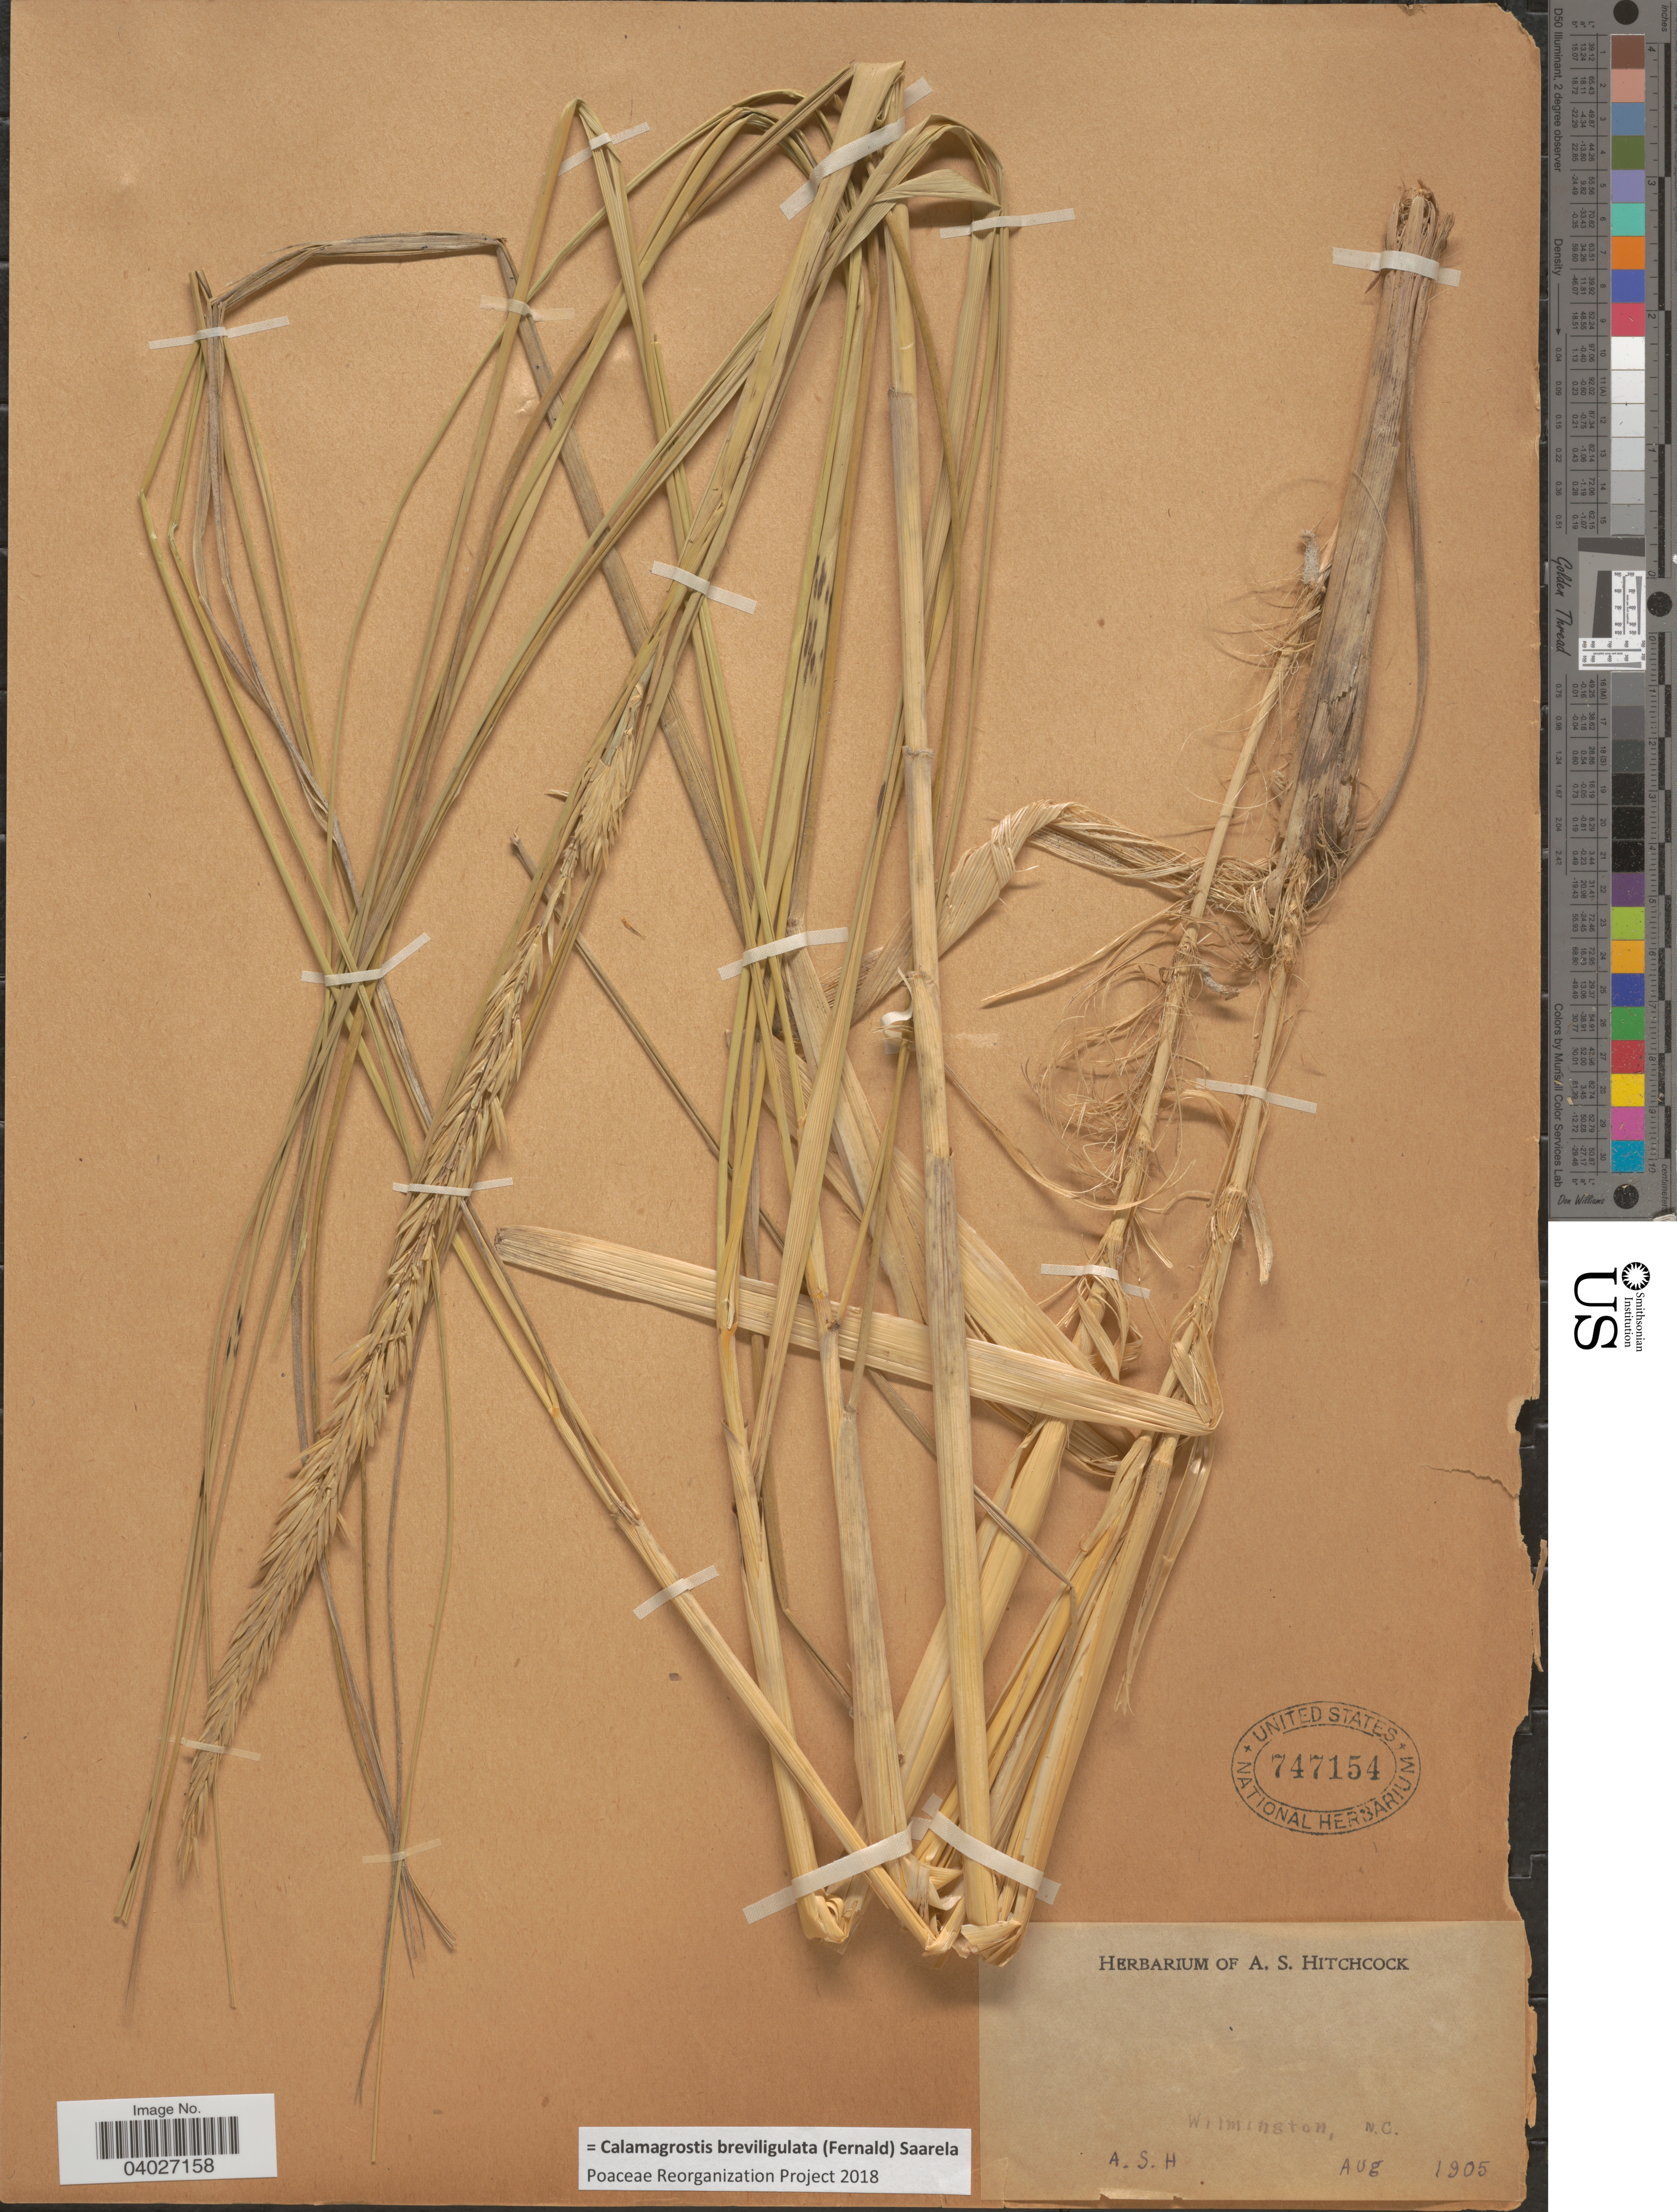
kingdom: Plantae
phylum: Tracheophyta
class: Liliopsida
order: Poales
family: Poaceae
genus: Calamagrostis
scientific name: Calamagrostis breviligulata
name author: (Fernald) Saarela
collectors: A. S. Hitchcock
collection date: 1905-08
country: United States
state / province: North Carolina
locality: Wilmington.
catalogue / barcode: US 747154